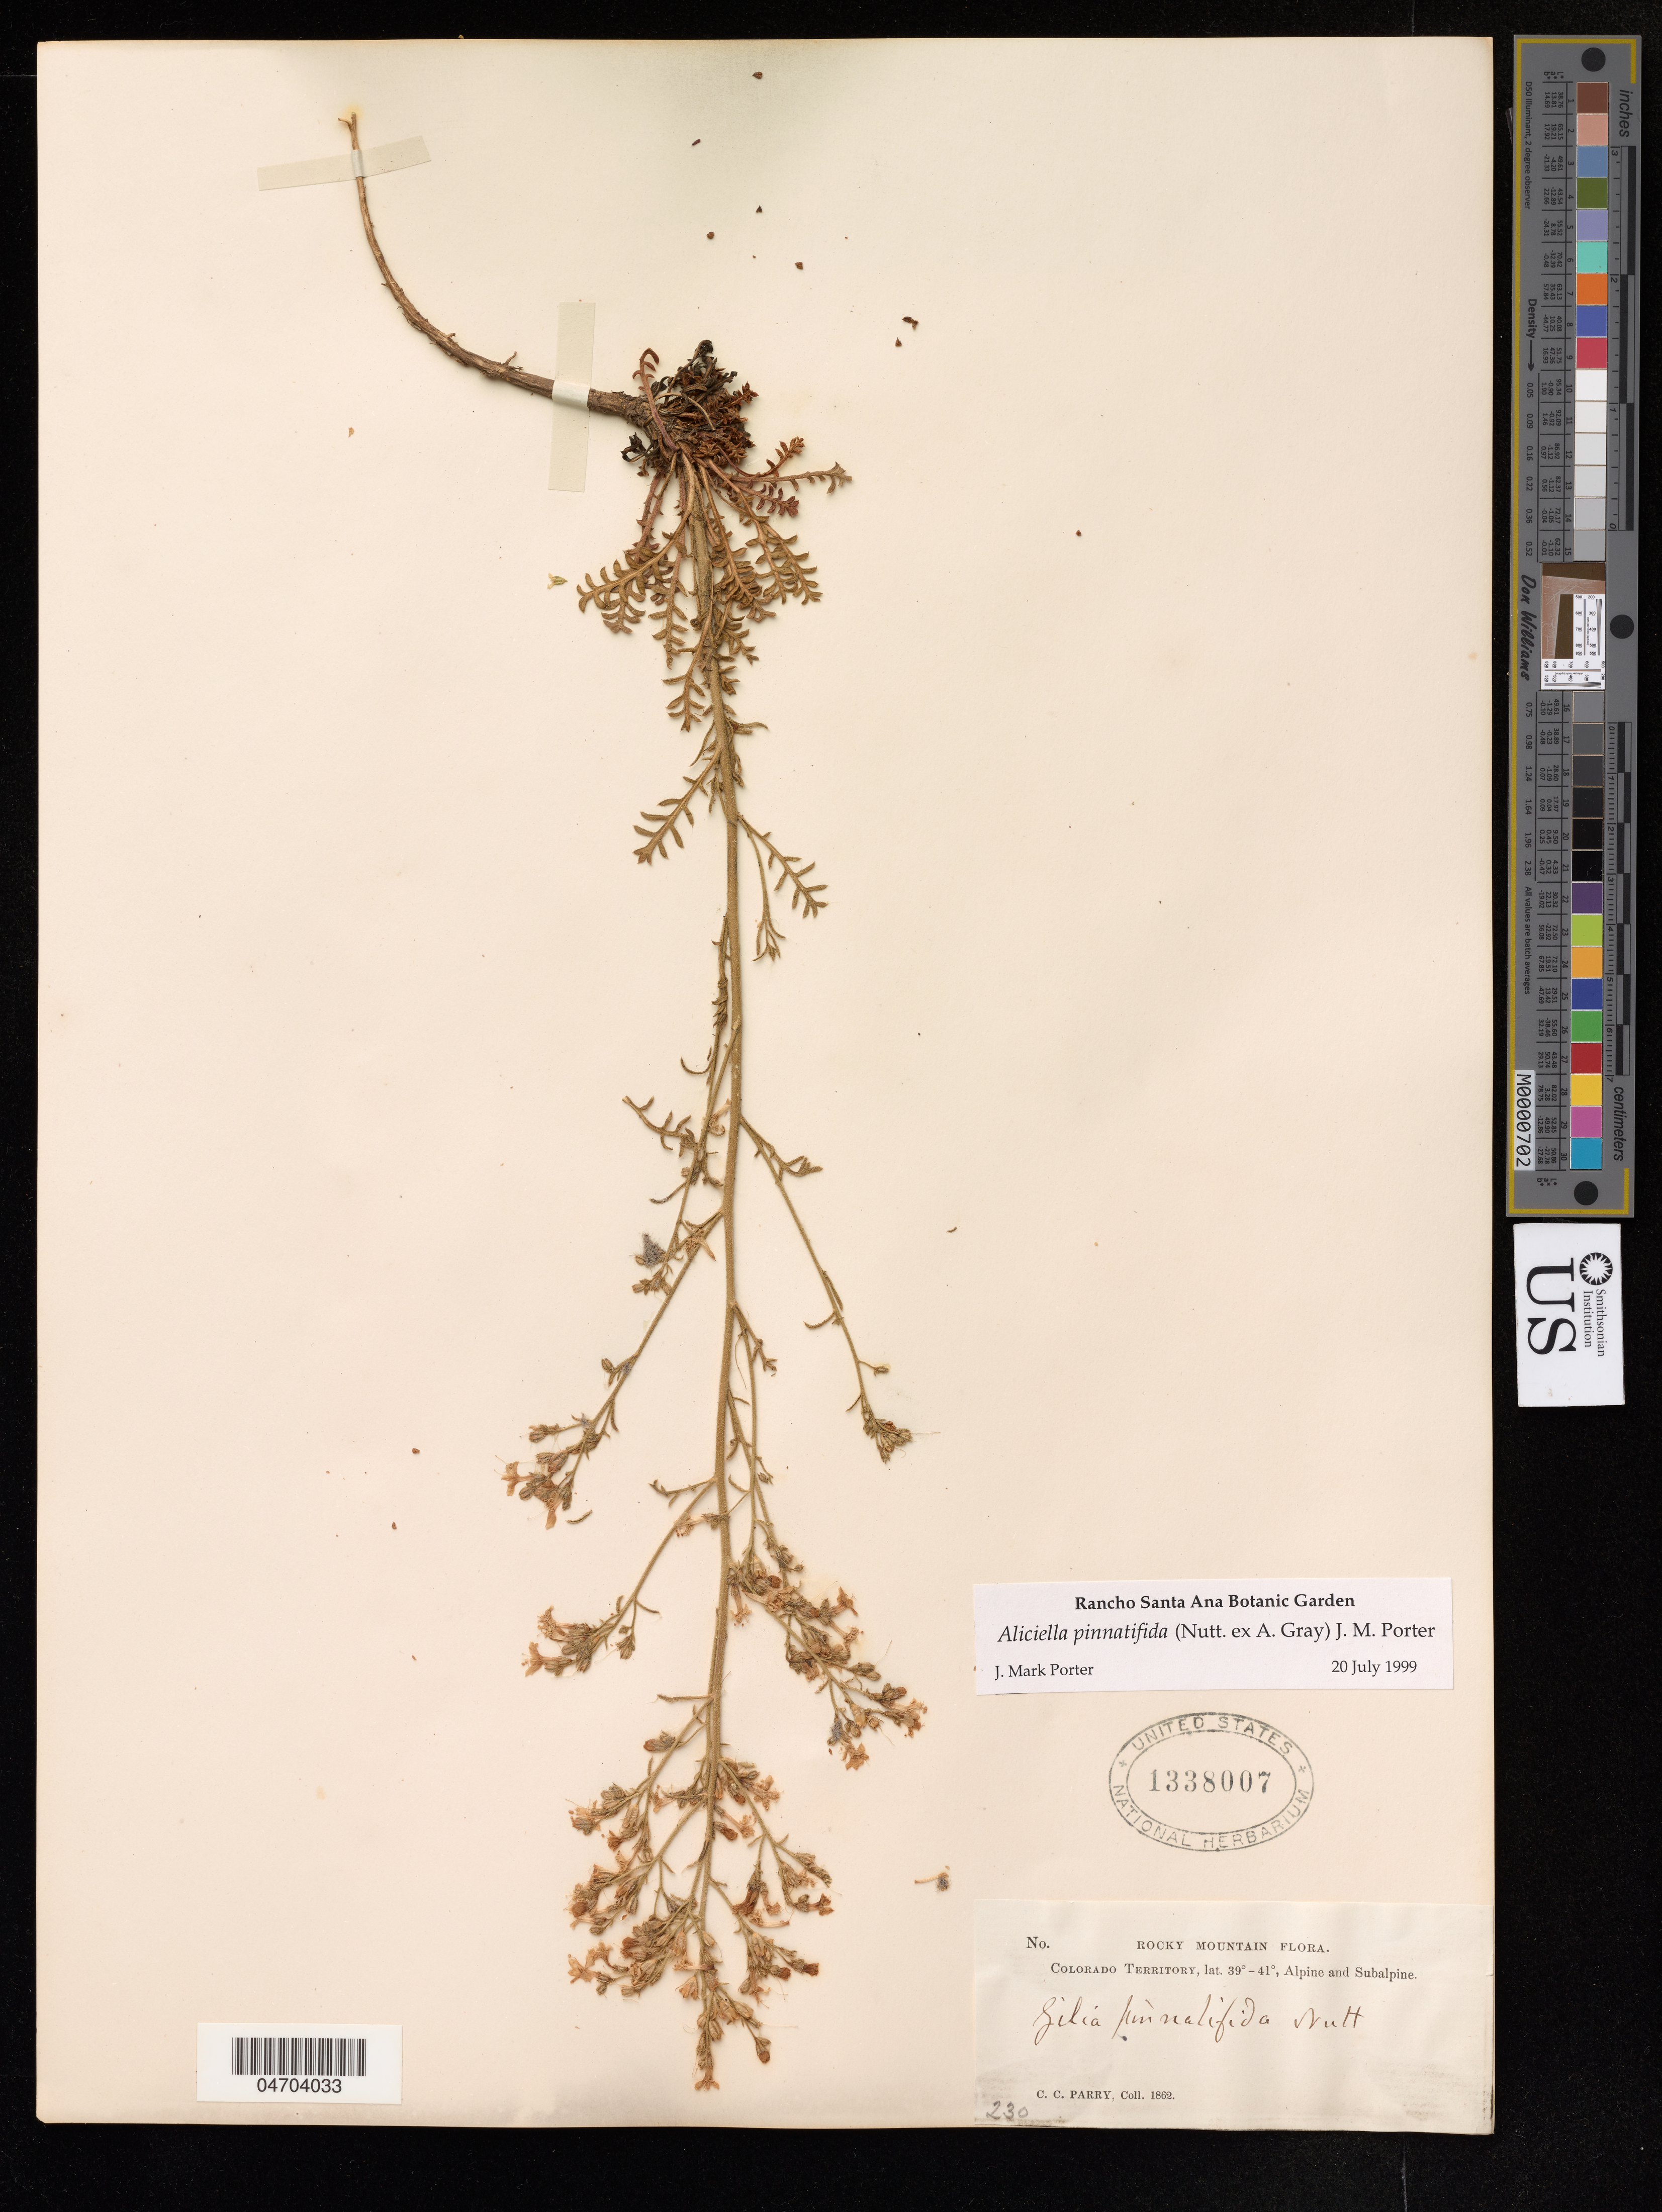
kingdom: Plantae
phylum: Tracheophyta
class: Magnoliopsida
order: Ericales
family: Polemoniaceae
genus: Aliciella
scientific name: Aliciella pinnatifida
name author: (Nutt. ex A. Gray) J.M. Porter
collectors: C. Parry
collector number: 230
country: United States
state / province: Colorado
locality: Rocky Mountain, Alpine and Subalpine.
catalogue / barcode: US 1338007